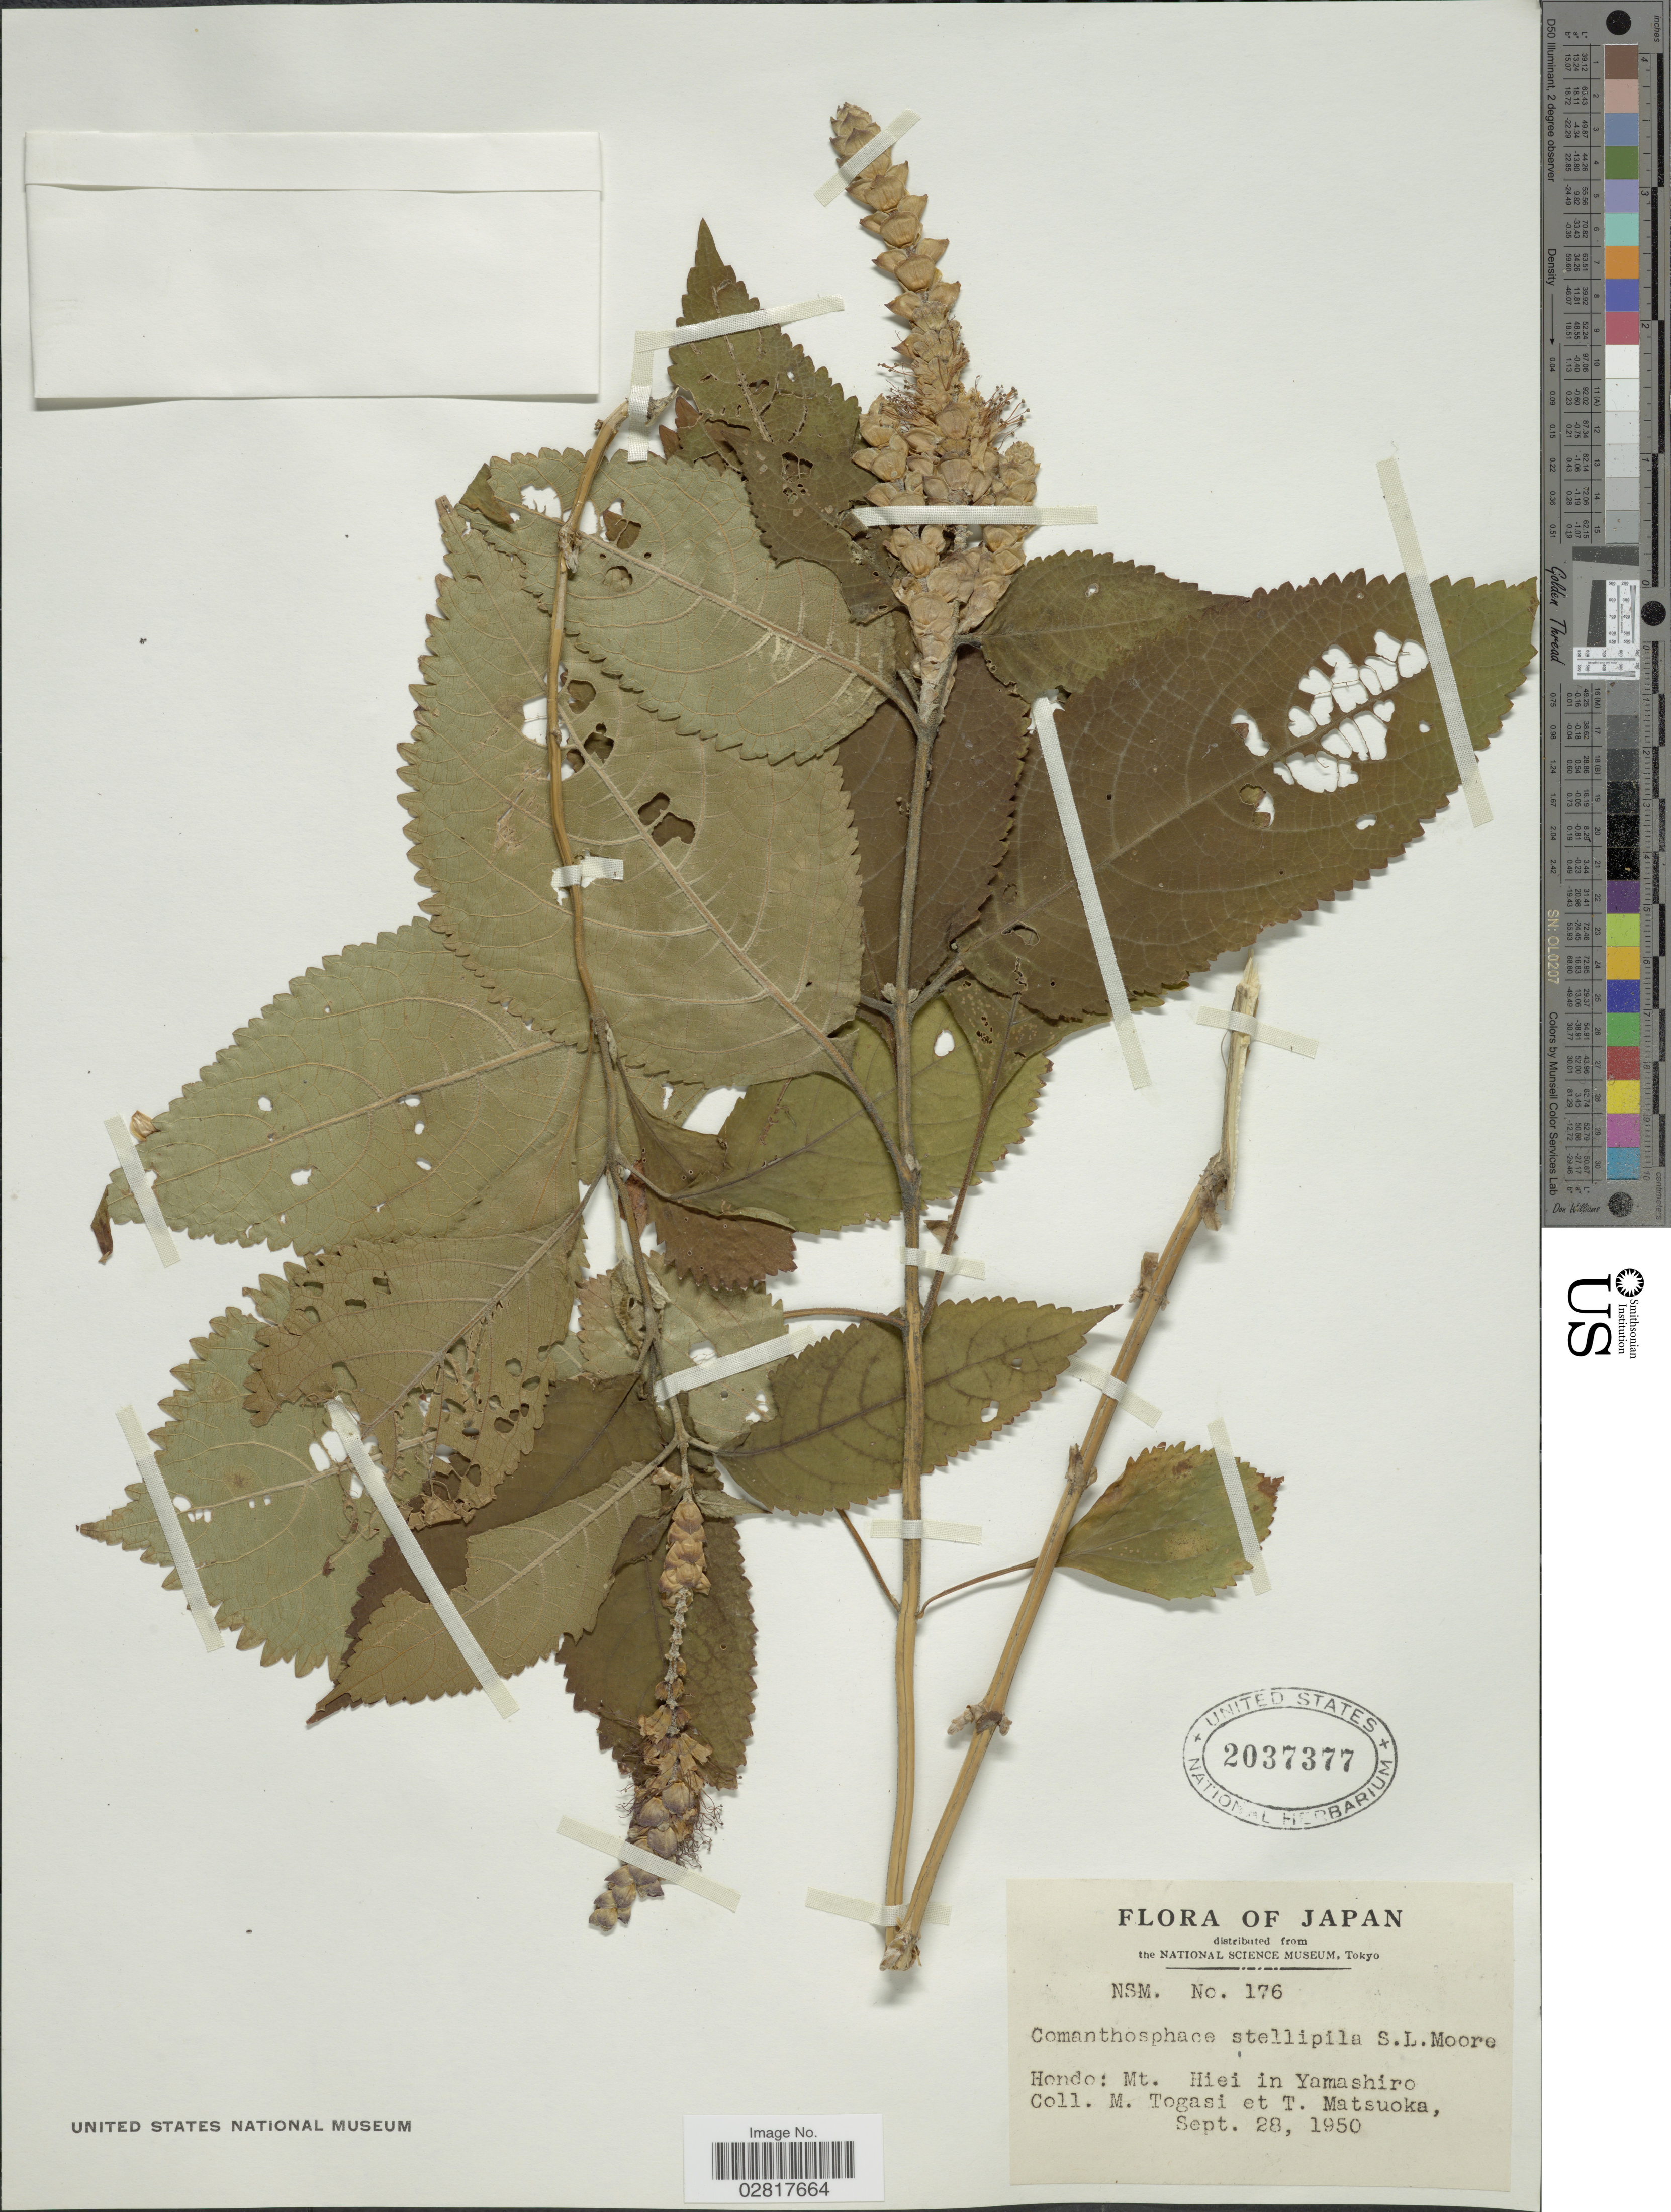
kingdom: Plantae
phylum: Tracheophyta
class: Magnoliopsida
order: Lamiales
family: Lamiaceae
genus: Comanthosphace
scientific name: Comanthosphace stellipila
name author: (Miq.) S. Moore ex Briq.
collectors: M. Togasi & T. Matsuoka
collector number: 176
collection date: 1950-09-28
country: Japan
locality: Hondo: Mt. Hiei in Yamashiro.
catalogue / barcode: US 2037377